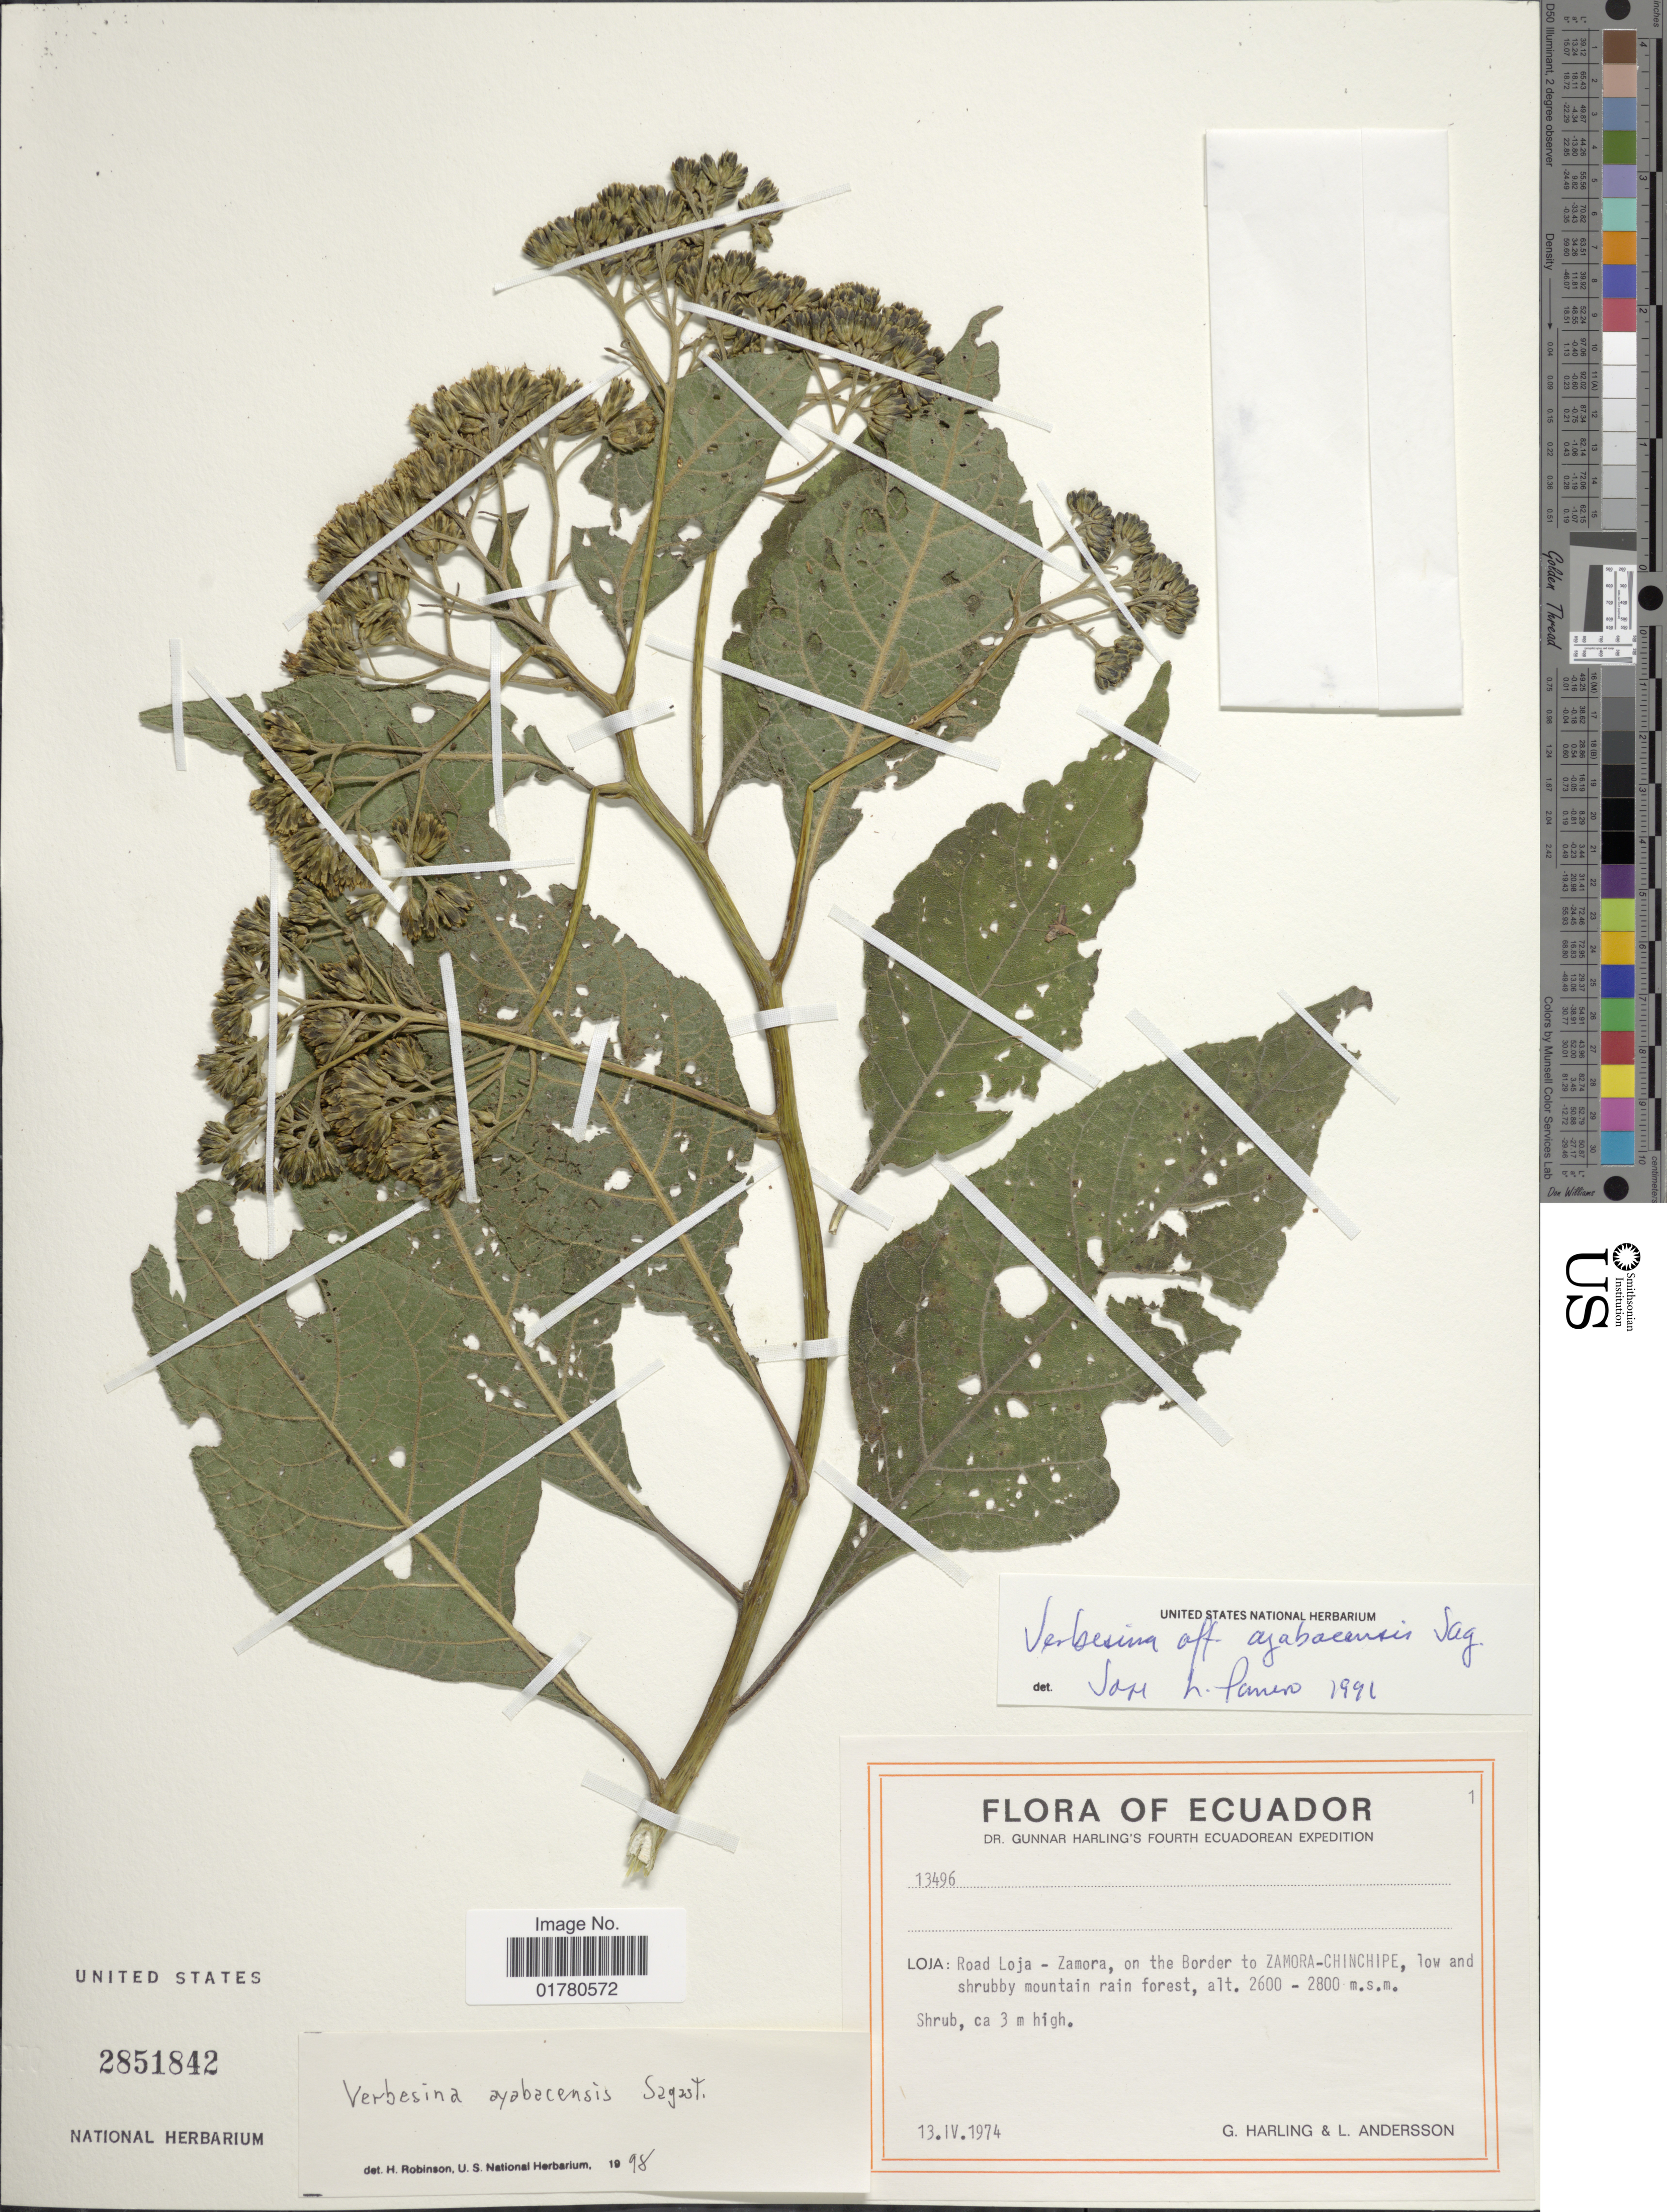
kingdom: Plantae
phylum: Tracheophyta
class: Magnoliopsida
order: Asterales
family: Asteraceae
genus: Verbesina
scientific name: Verbesina ayabacensis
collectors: G. Harling & L. Andersson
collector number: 13496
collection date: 1974-04-13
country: Ecuador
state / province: Loja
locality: Road Loja - Zamora, on the Border to Zamora-Chinchipe, low and shrubby mountain rain forest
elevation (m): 2600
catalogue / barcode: US 2851842